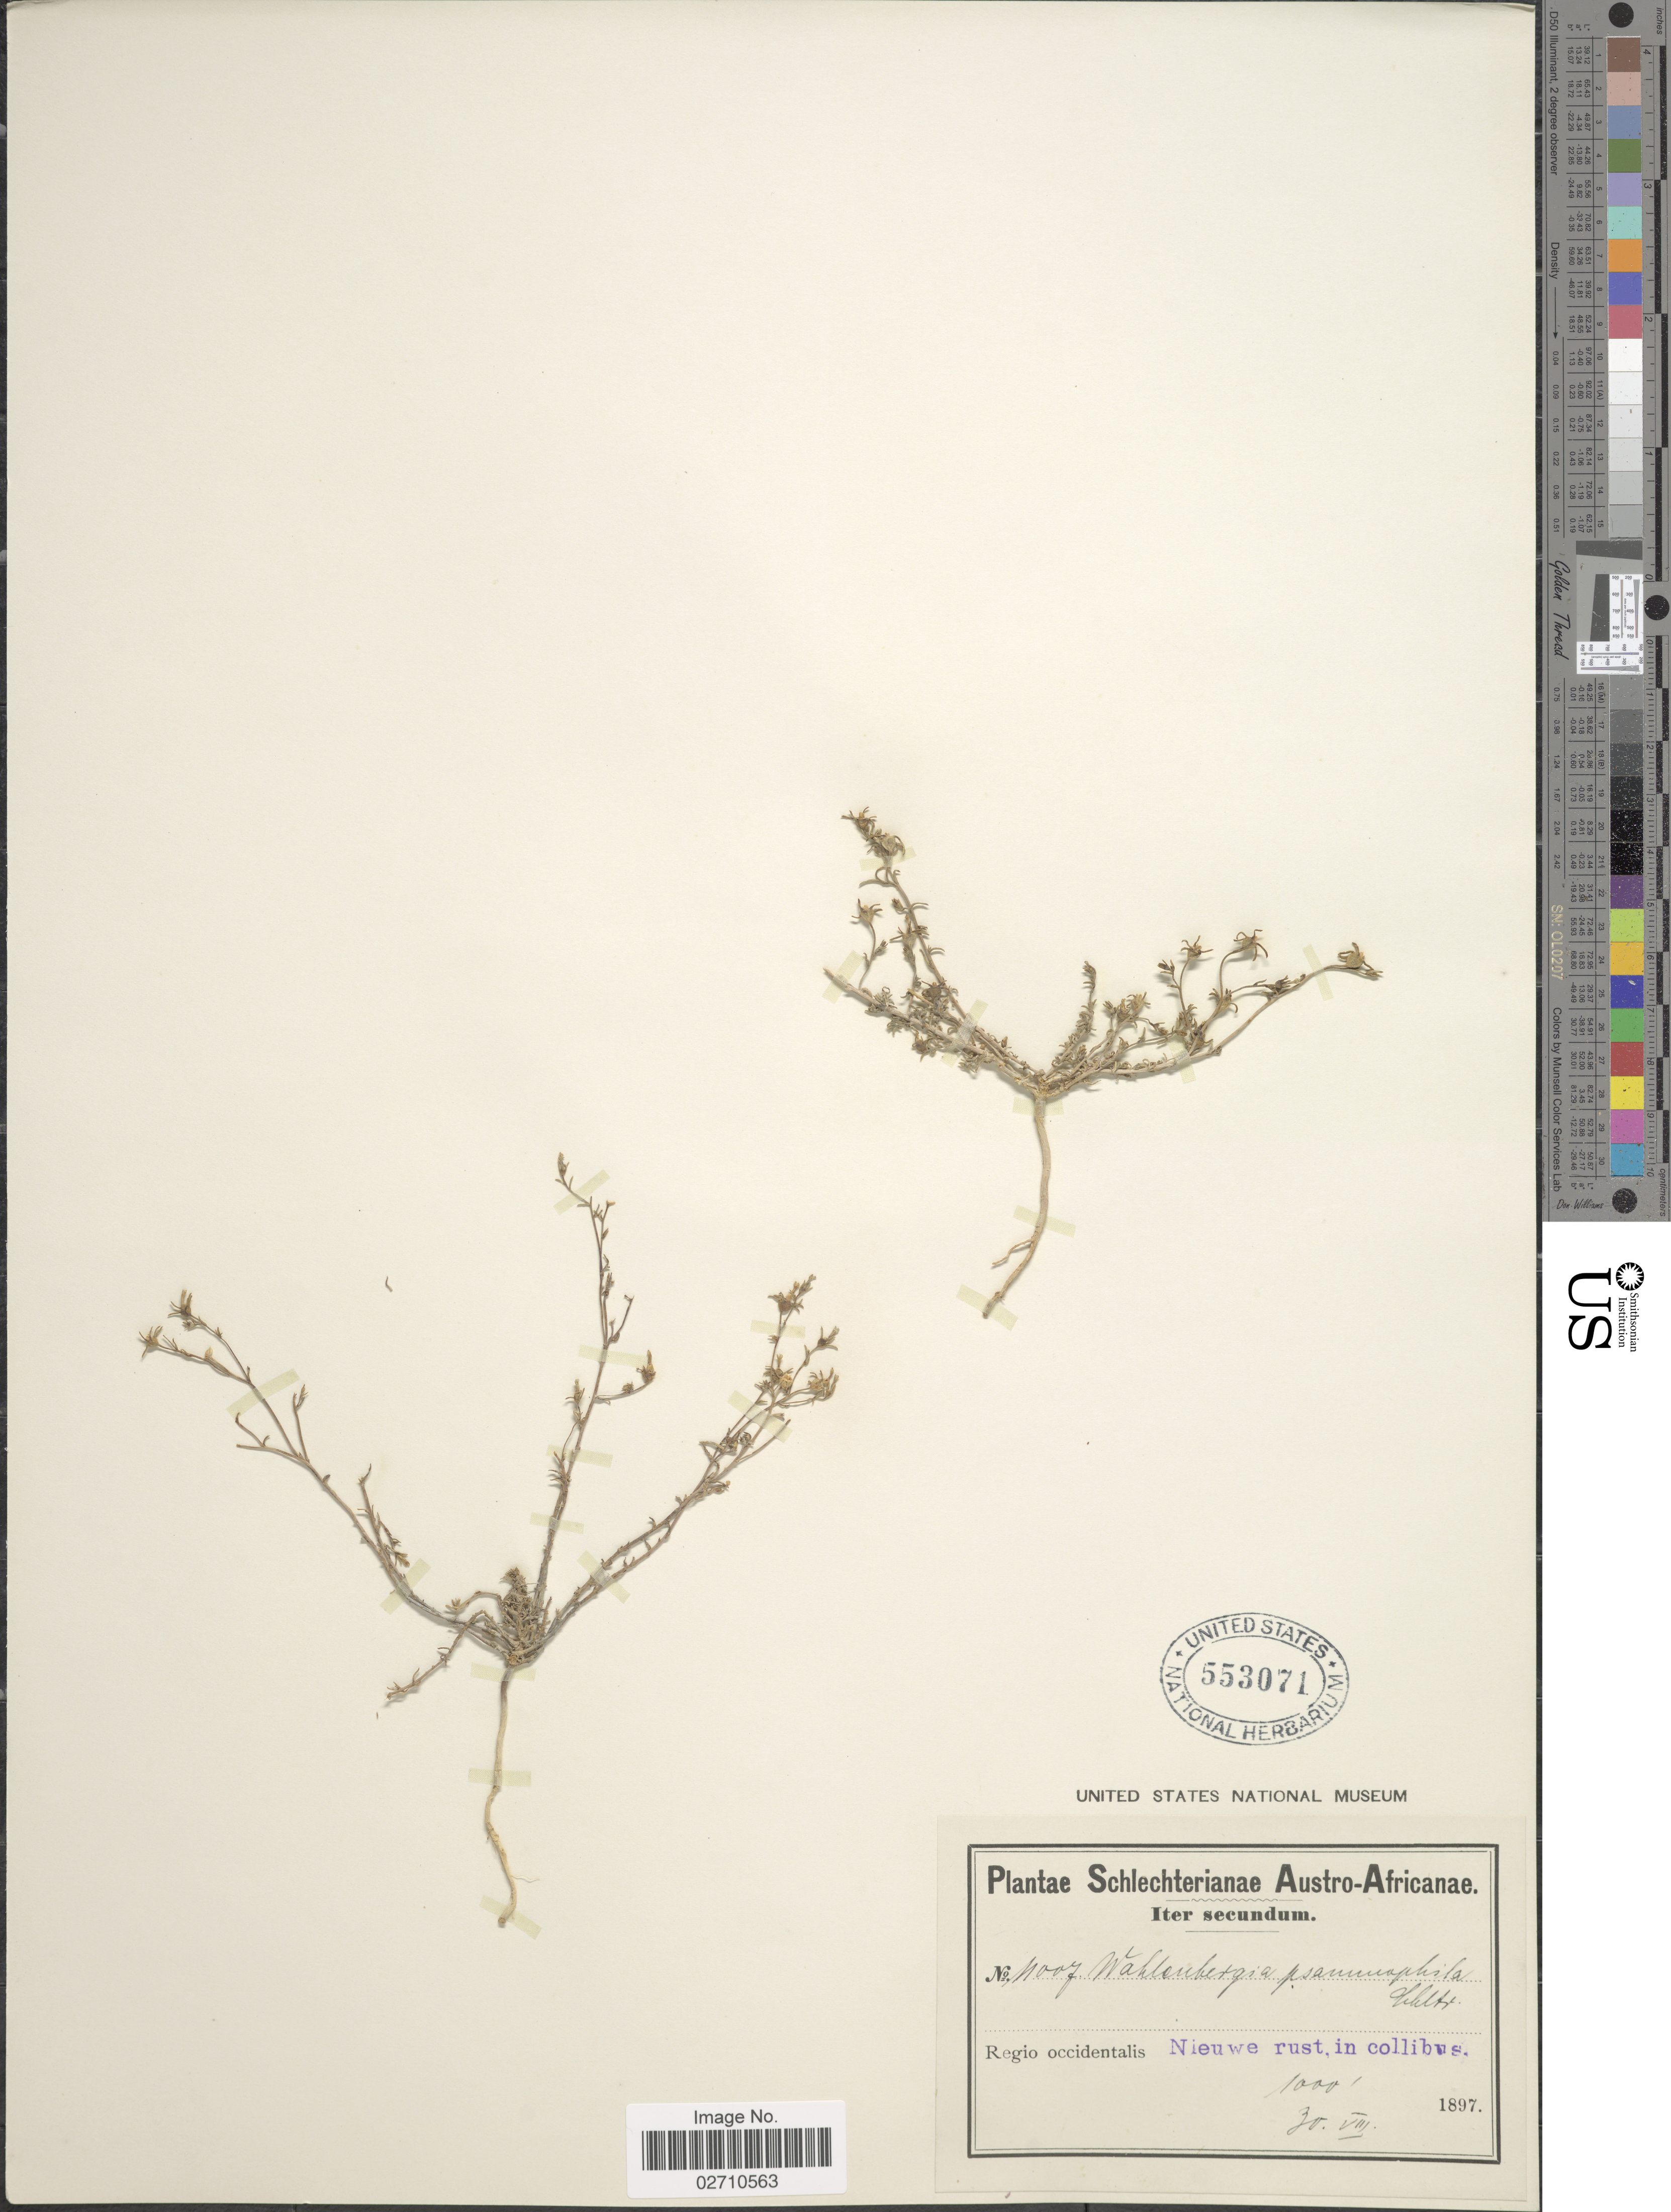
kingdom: Plantae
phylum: Tracheophyta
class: Magnoliopsida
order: Asterales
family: Campanulaceae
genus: Wahlenbergia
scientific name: Wahlenbergia psammophila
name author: Schltr.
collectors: Schlechter, --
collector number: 11007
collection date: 1897-08-30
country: South Africa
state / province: Western Cape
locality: Austro-Africanae, Regio occidentalis, Nieuwe rust, in collibus.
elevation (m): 305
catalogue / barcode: US 553071